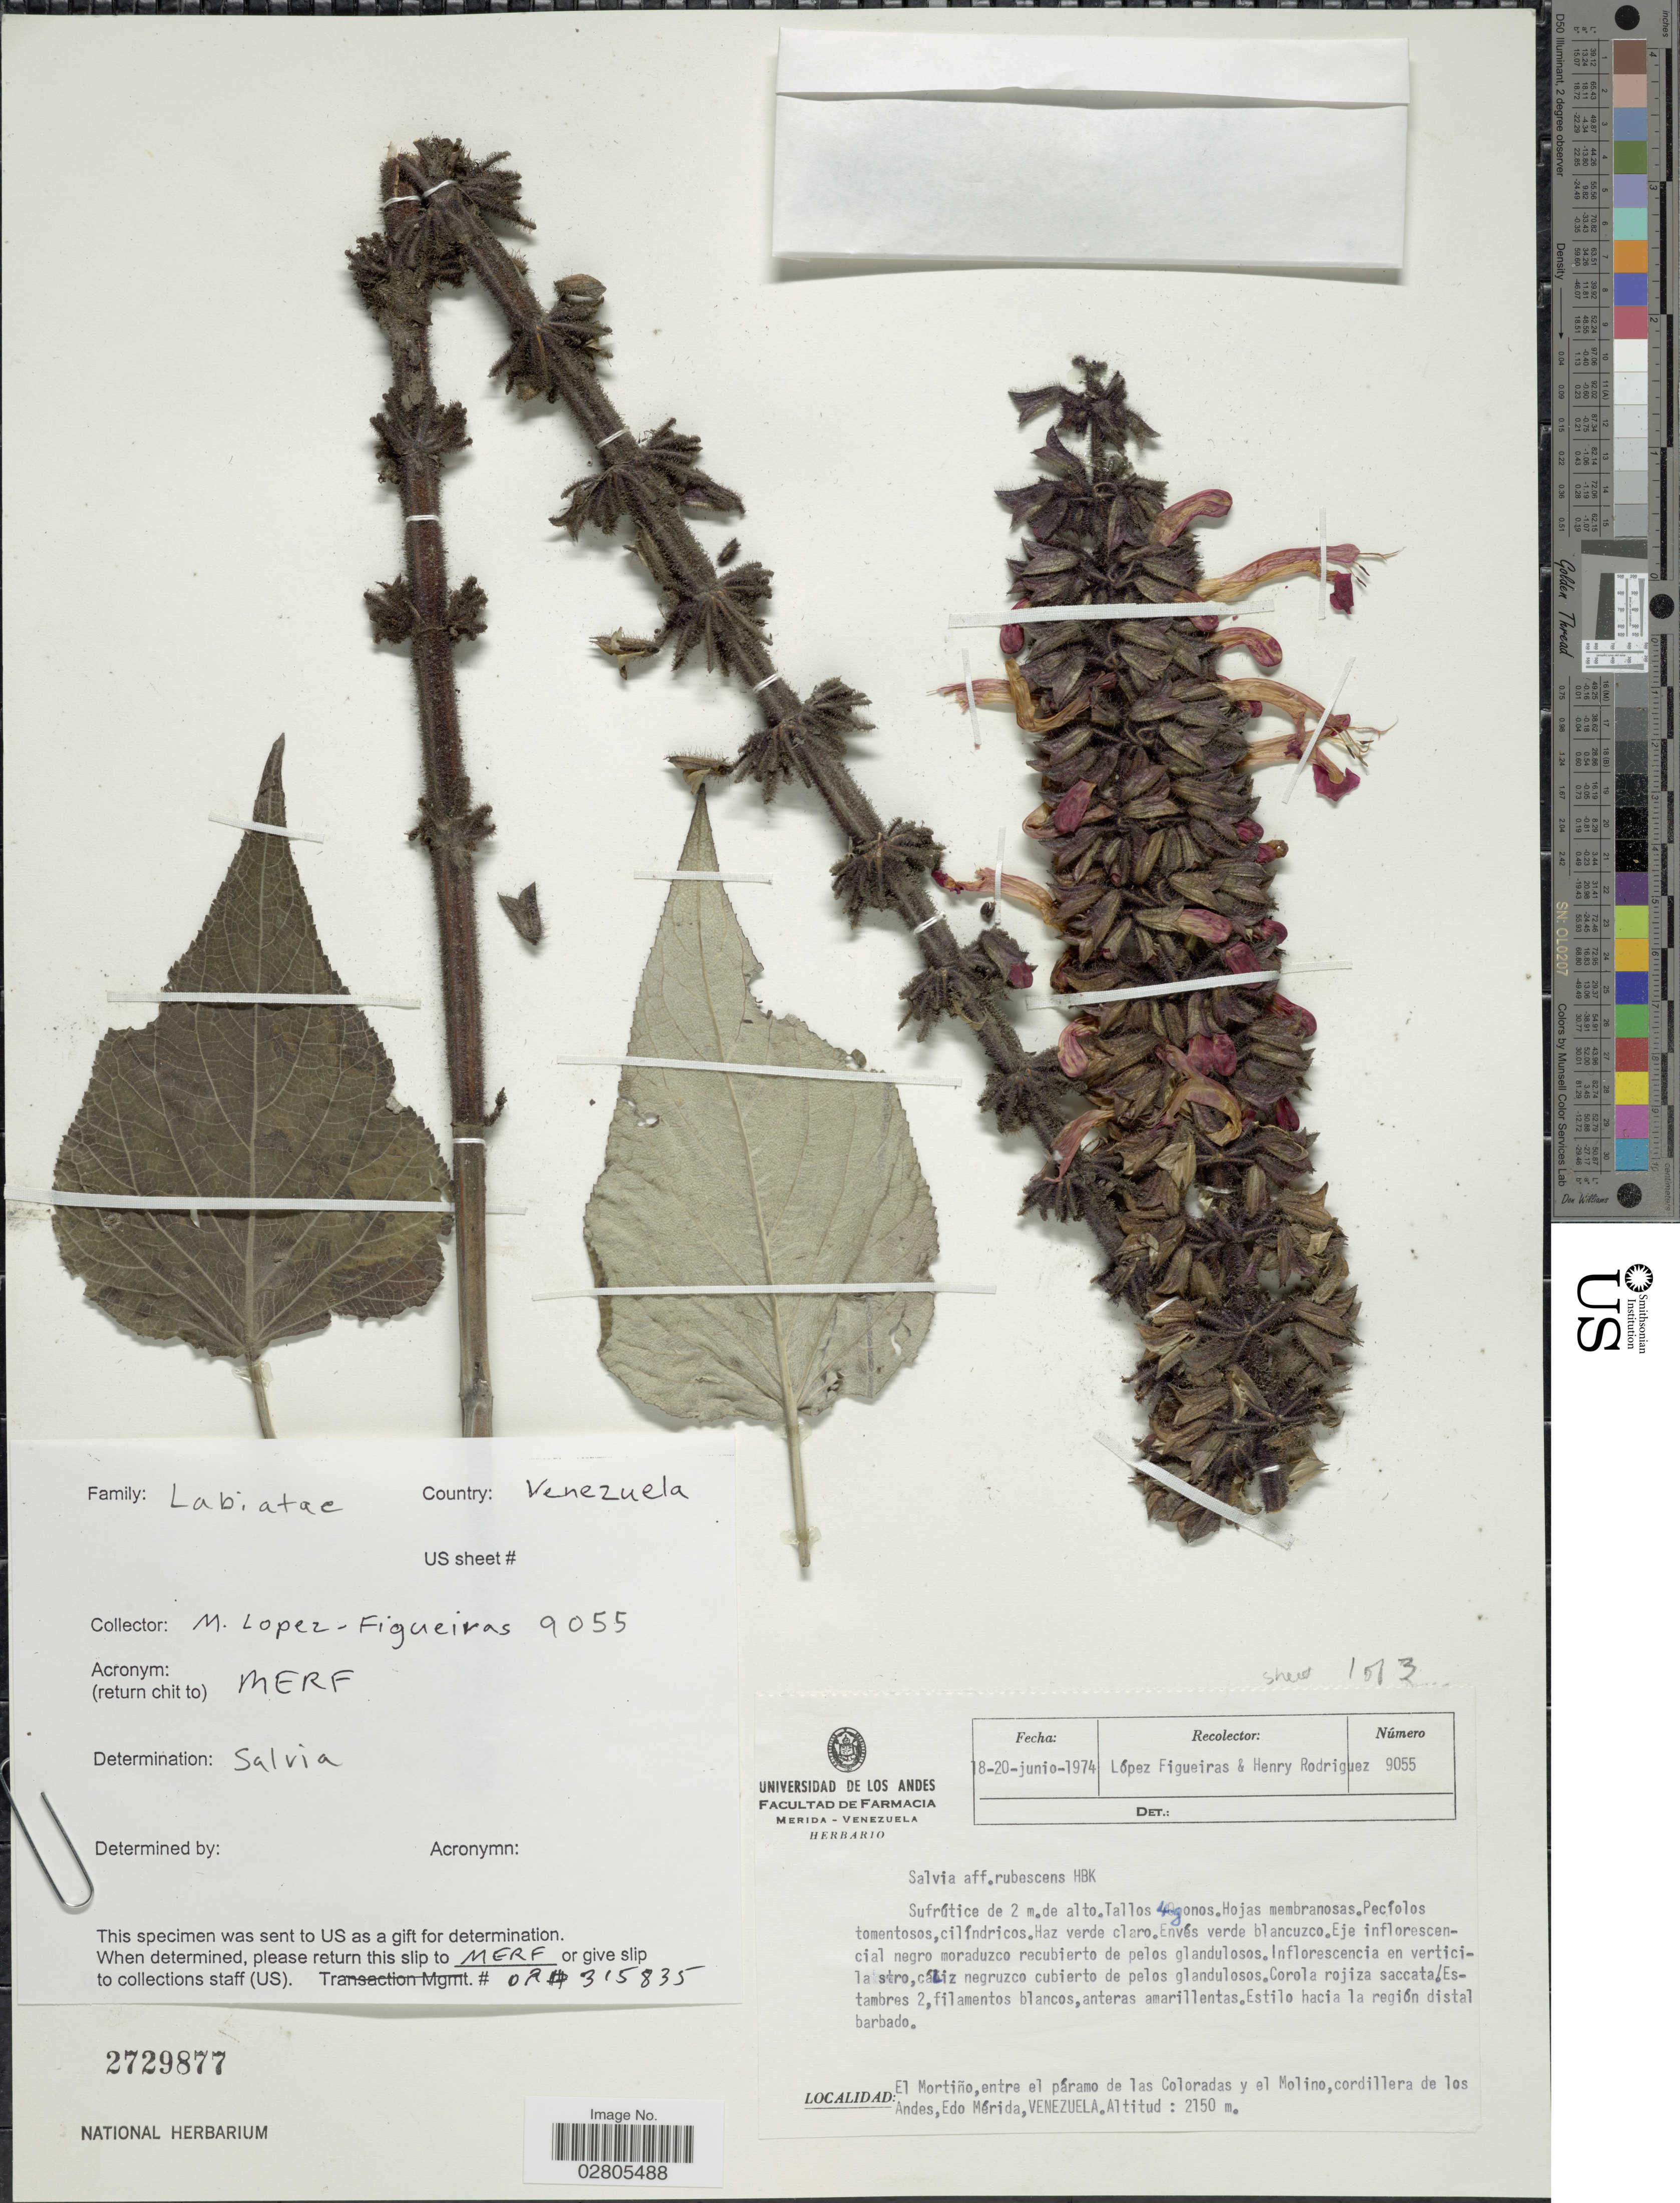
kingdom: Plantae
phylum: Tracheophyta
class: Magnoliopsida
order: Lamiales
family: Lamiaceae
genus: Salvia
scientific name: Salvia sp.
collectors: M. López Figueiras & H. A. Rodriguez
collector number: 90255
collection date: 1974-06-18/1974-06-20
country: Venezuela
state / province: Mérida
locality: El Mortiño, entre el páramo de las Coloradas y el Molino, cordillera de los Andes, Edo Mérida.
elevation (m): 2150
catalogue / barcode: US 2729877